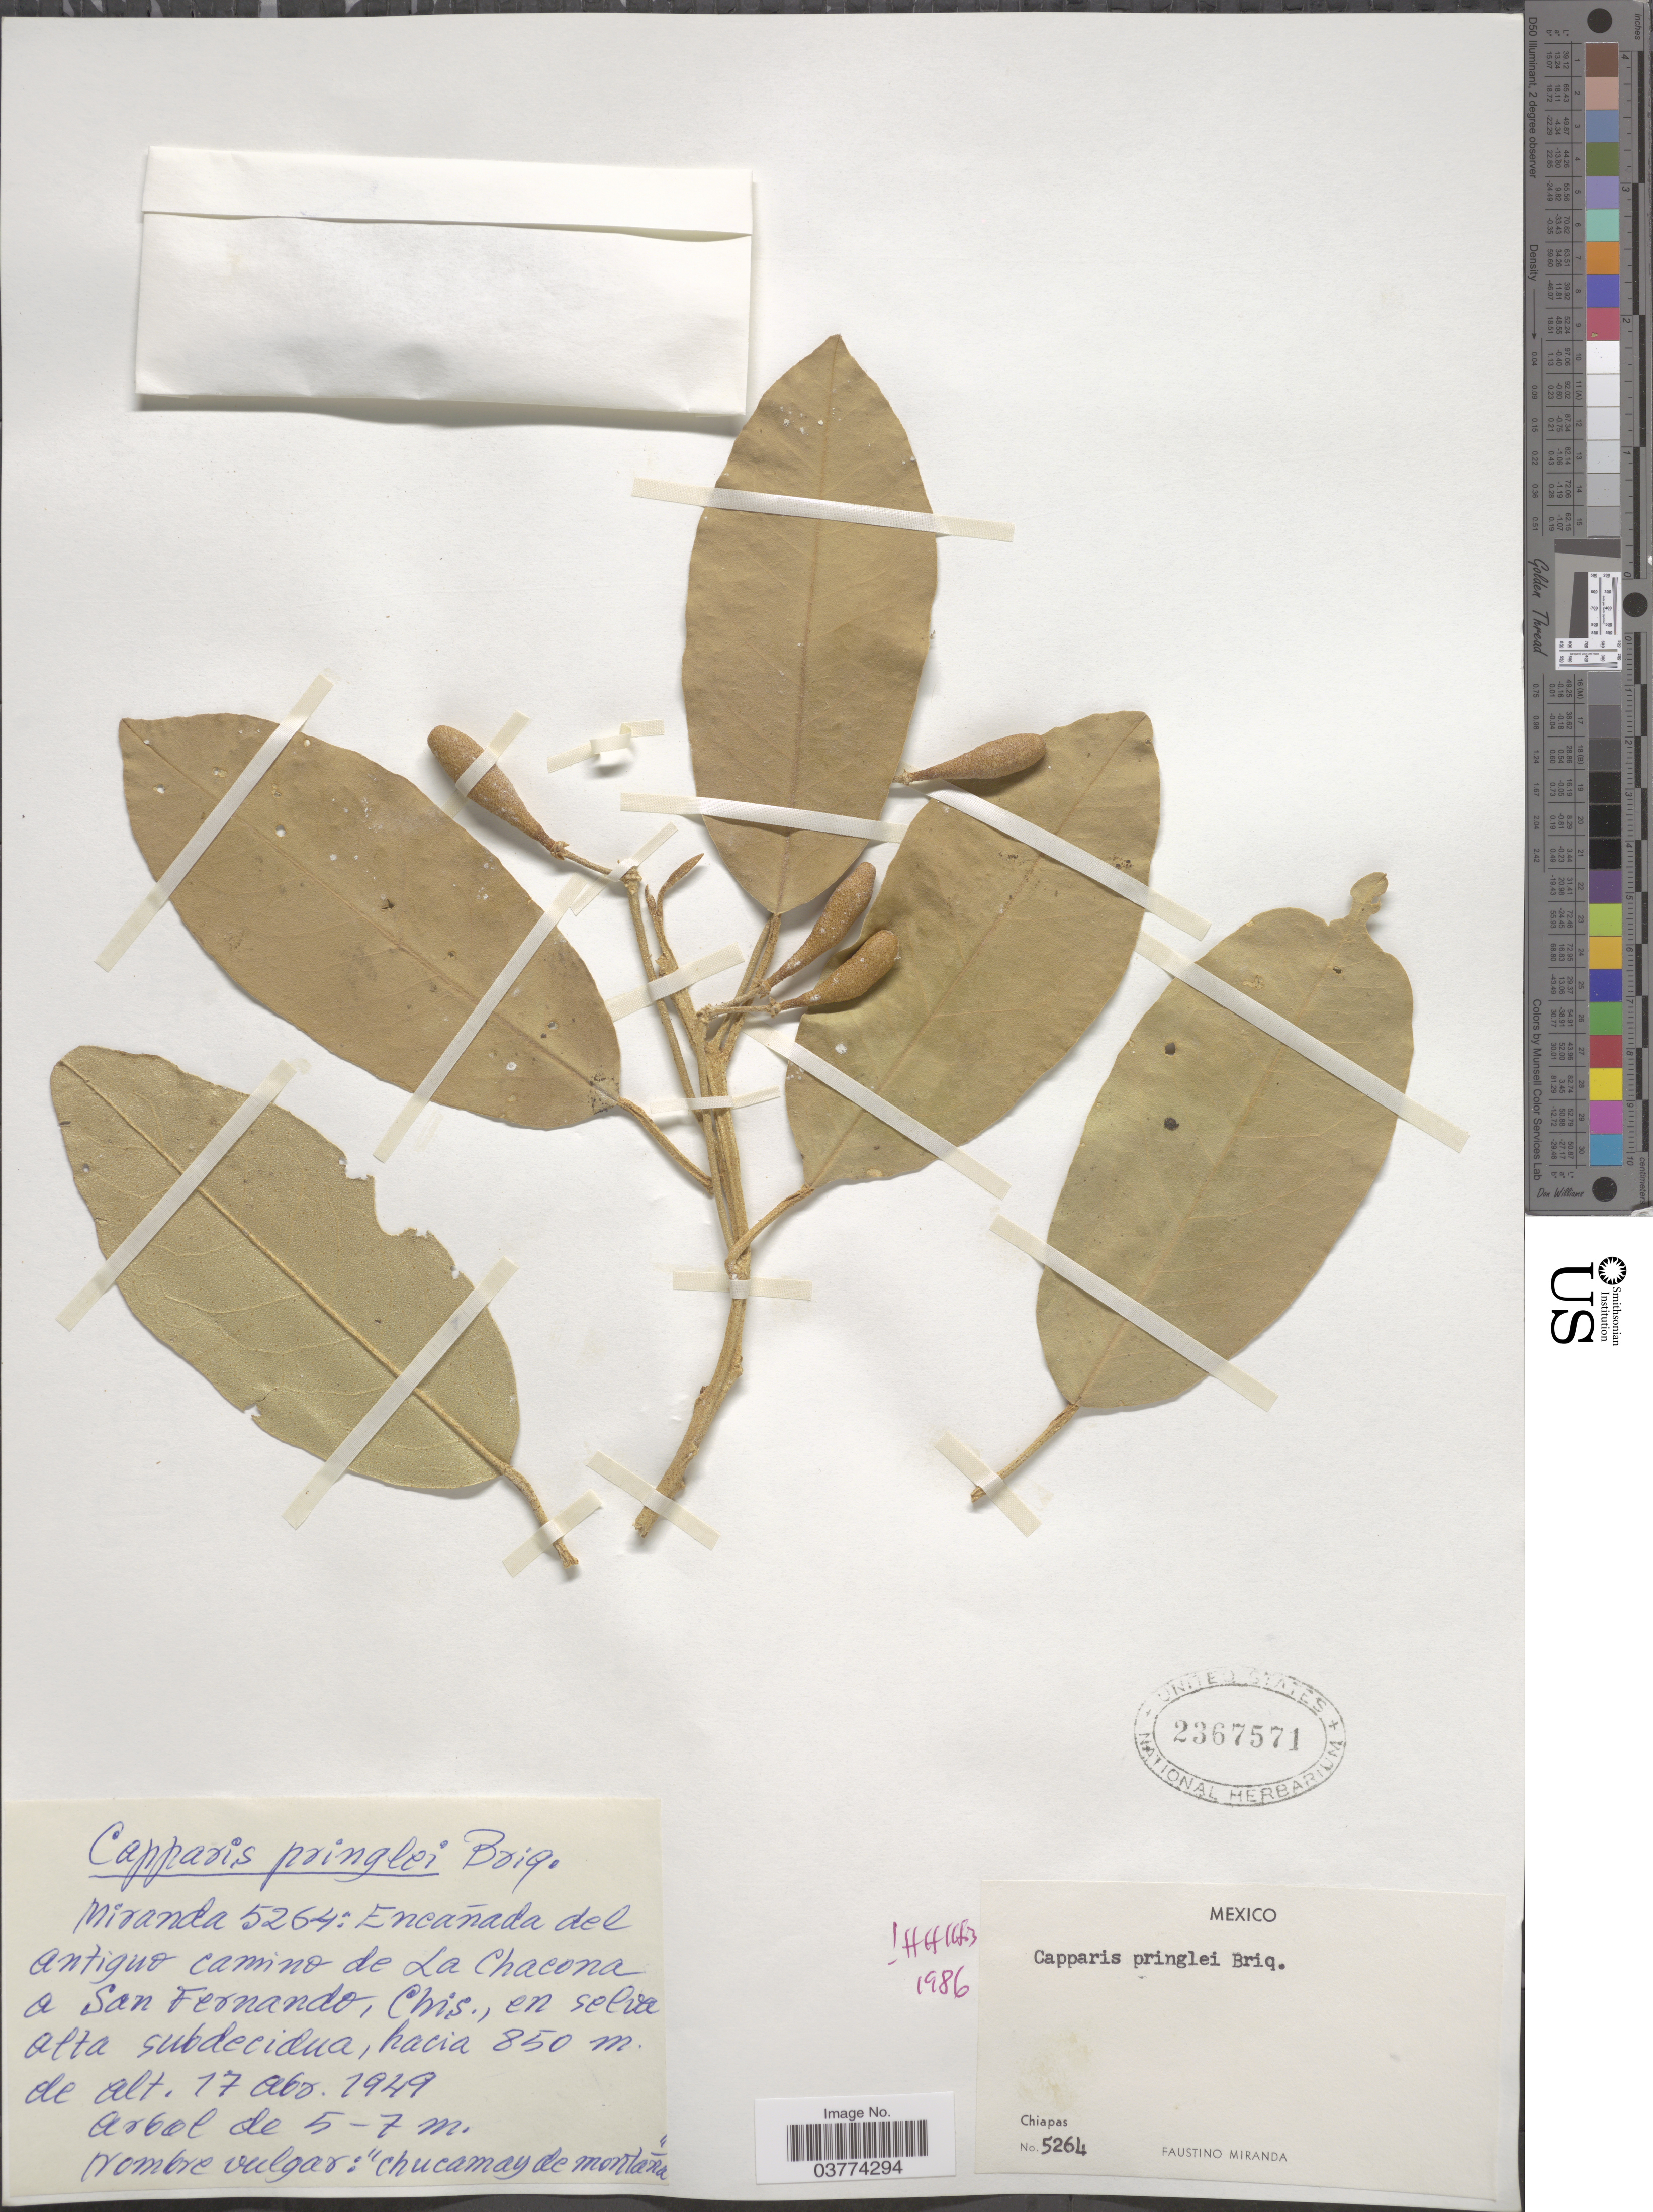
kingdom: Plantae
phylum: Tracheophyta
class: Magnoliopsida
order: Brassicales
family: Capparaceae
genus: Quadrella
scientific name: Quadrella pringlei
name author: (Briq.) Iltis & Cornejo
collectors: F. Miranda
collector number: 5264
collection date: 1949-04-17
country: Mexico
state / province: Chiapas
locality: Encañada del antiguo camino de La Chacona a San Fernando.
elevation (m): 850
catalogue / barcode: US 2367571